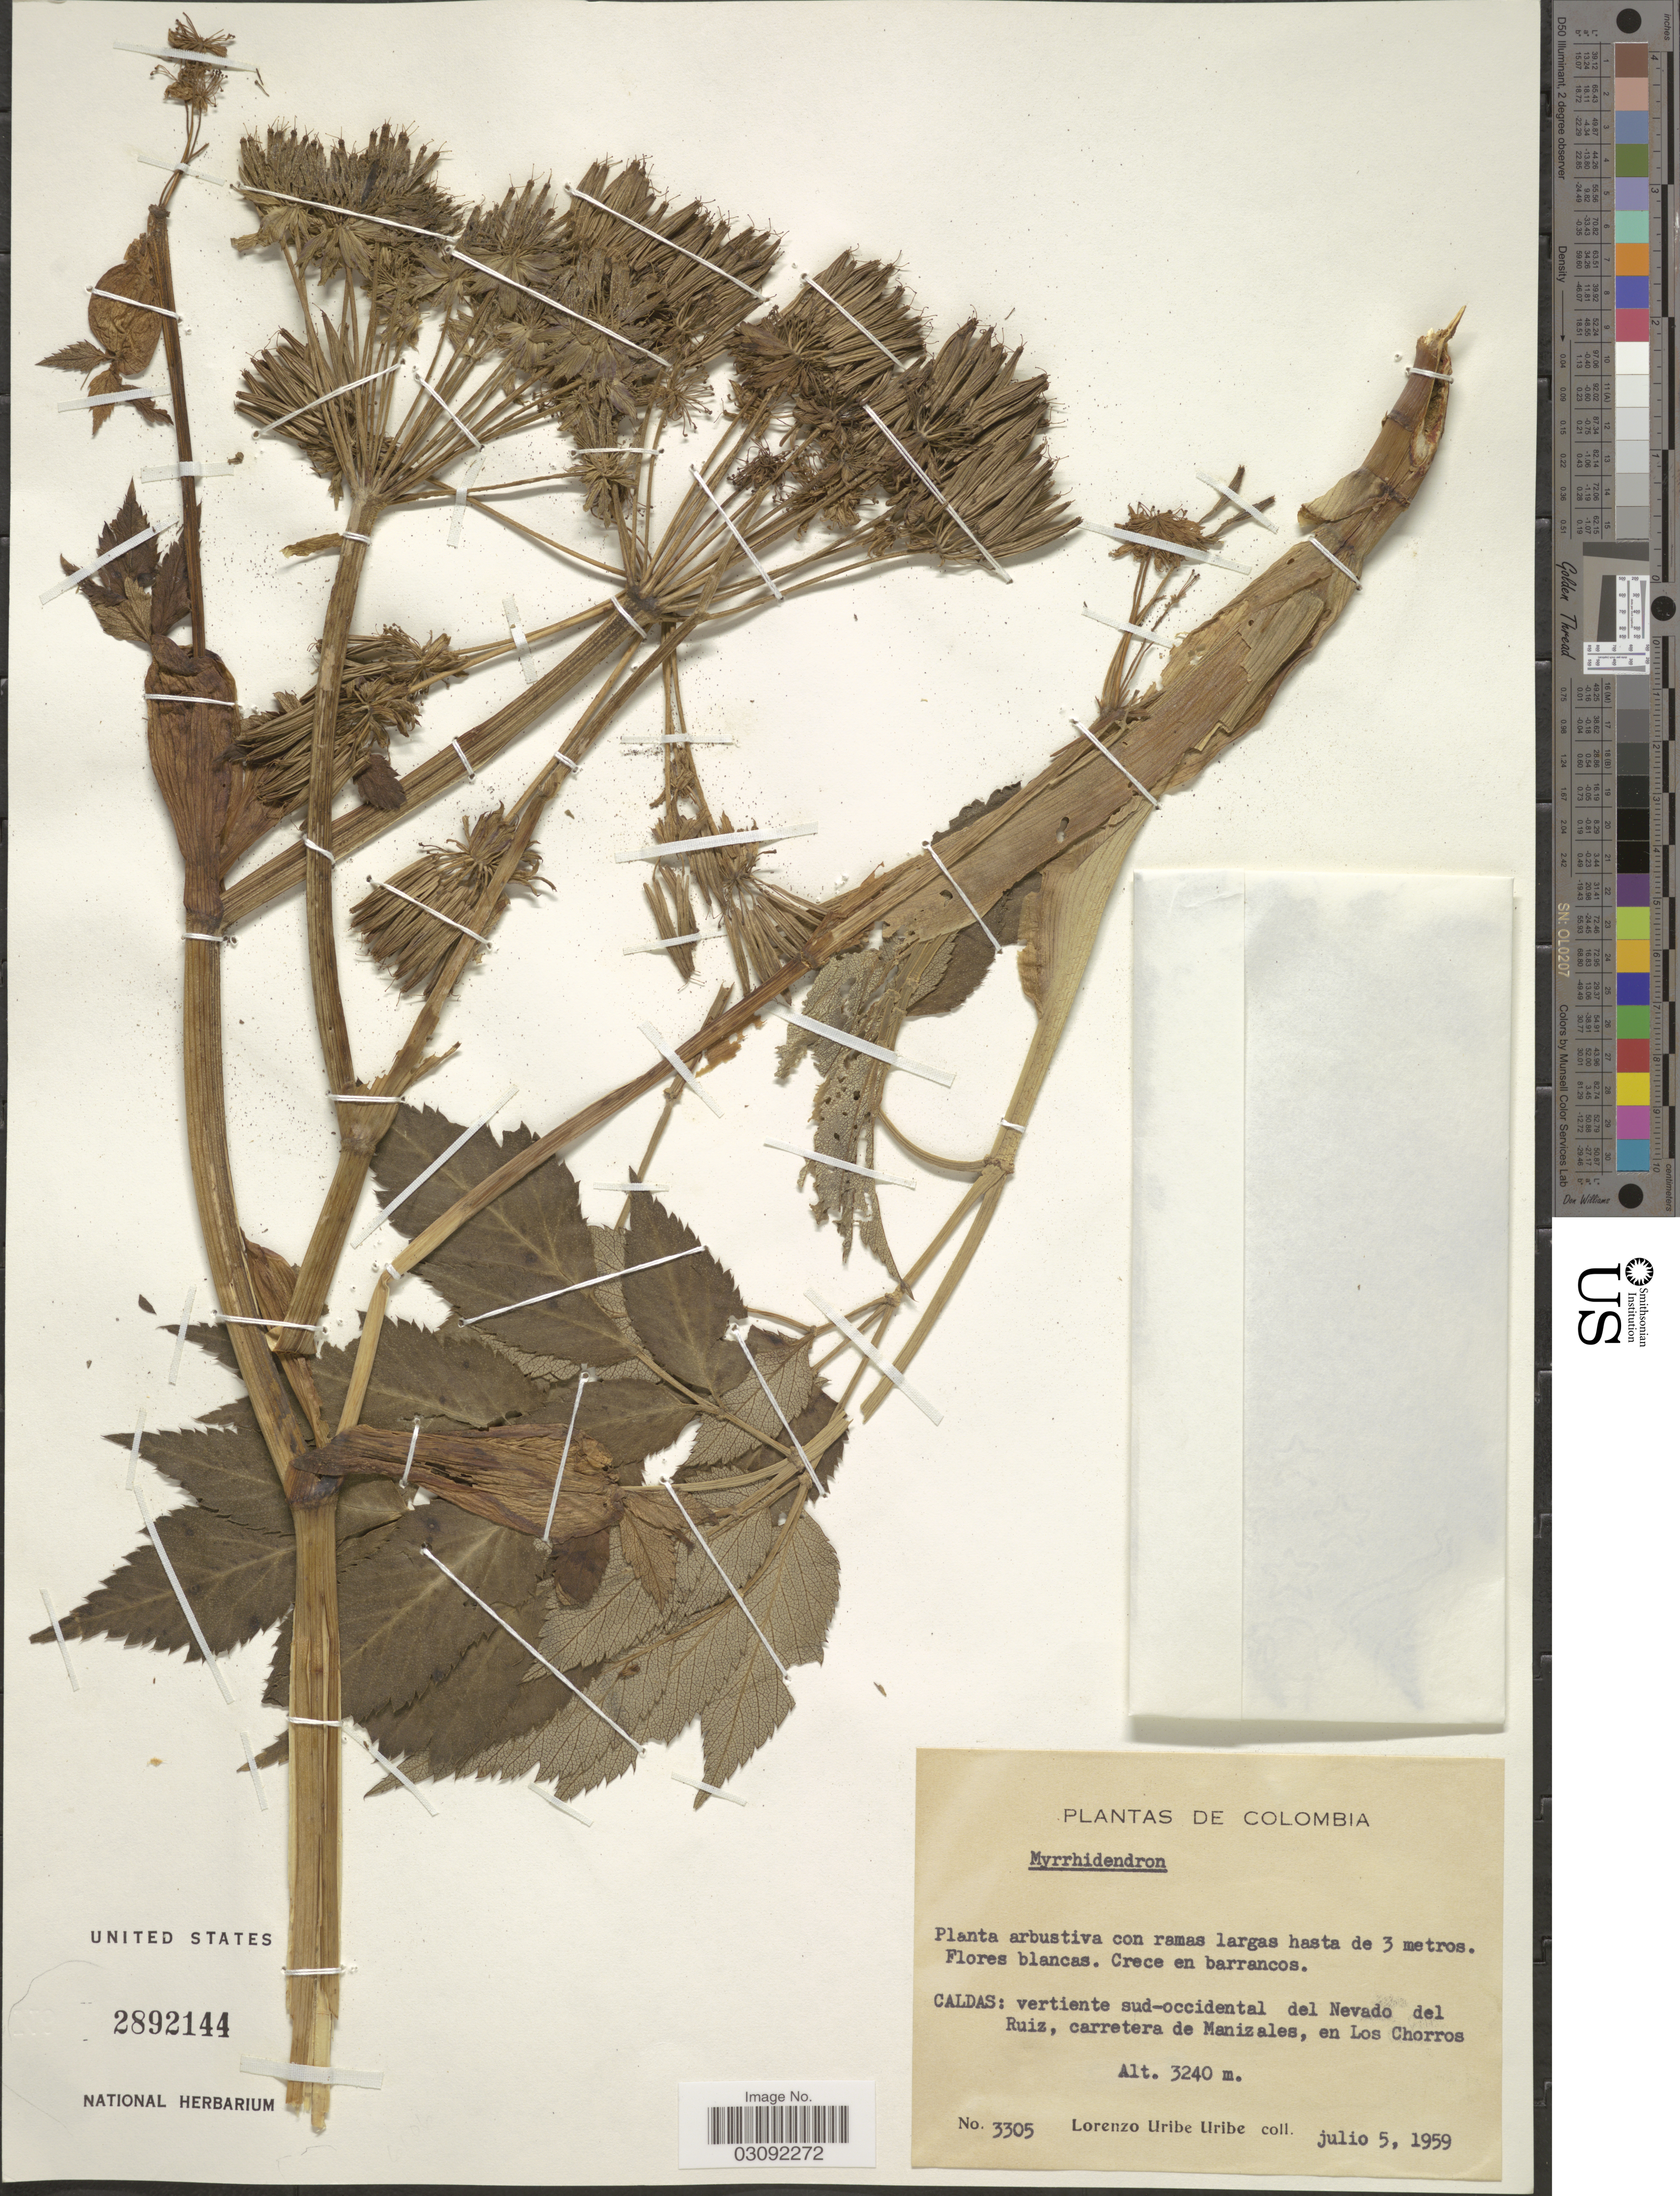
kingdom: Plantae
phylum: Tracheophyta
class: Magnoliopsida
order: Apiales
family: Apiaceae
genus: Myrrhidendron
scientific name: Myrrhidendron sp.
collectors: L. Uribe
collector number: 3305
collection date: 1959-07-05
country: Colombia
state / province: Caldas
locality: Vertiente sud-occidental del Nevado del Ruiz, carretera de Manizales, en Los Chorros.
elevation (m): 3240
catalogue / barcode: US 2892144